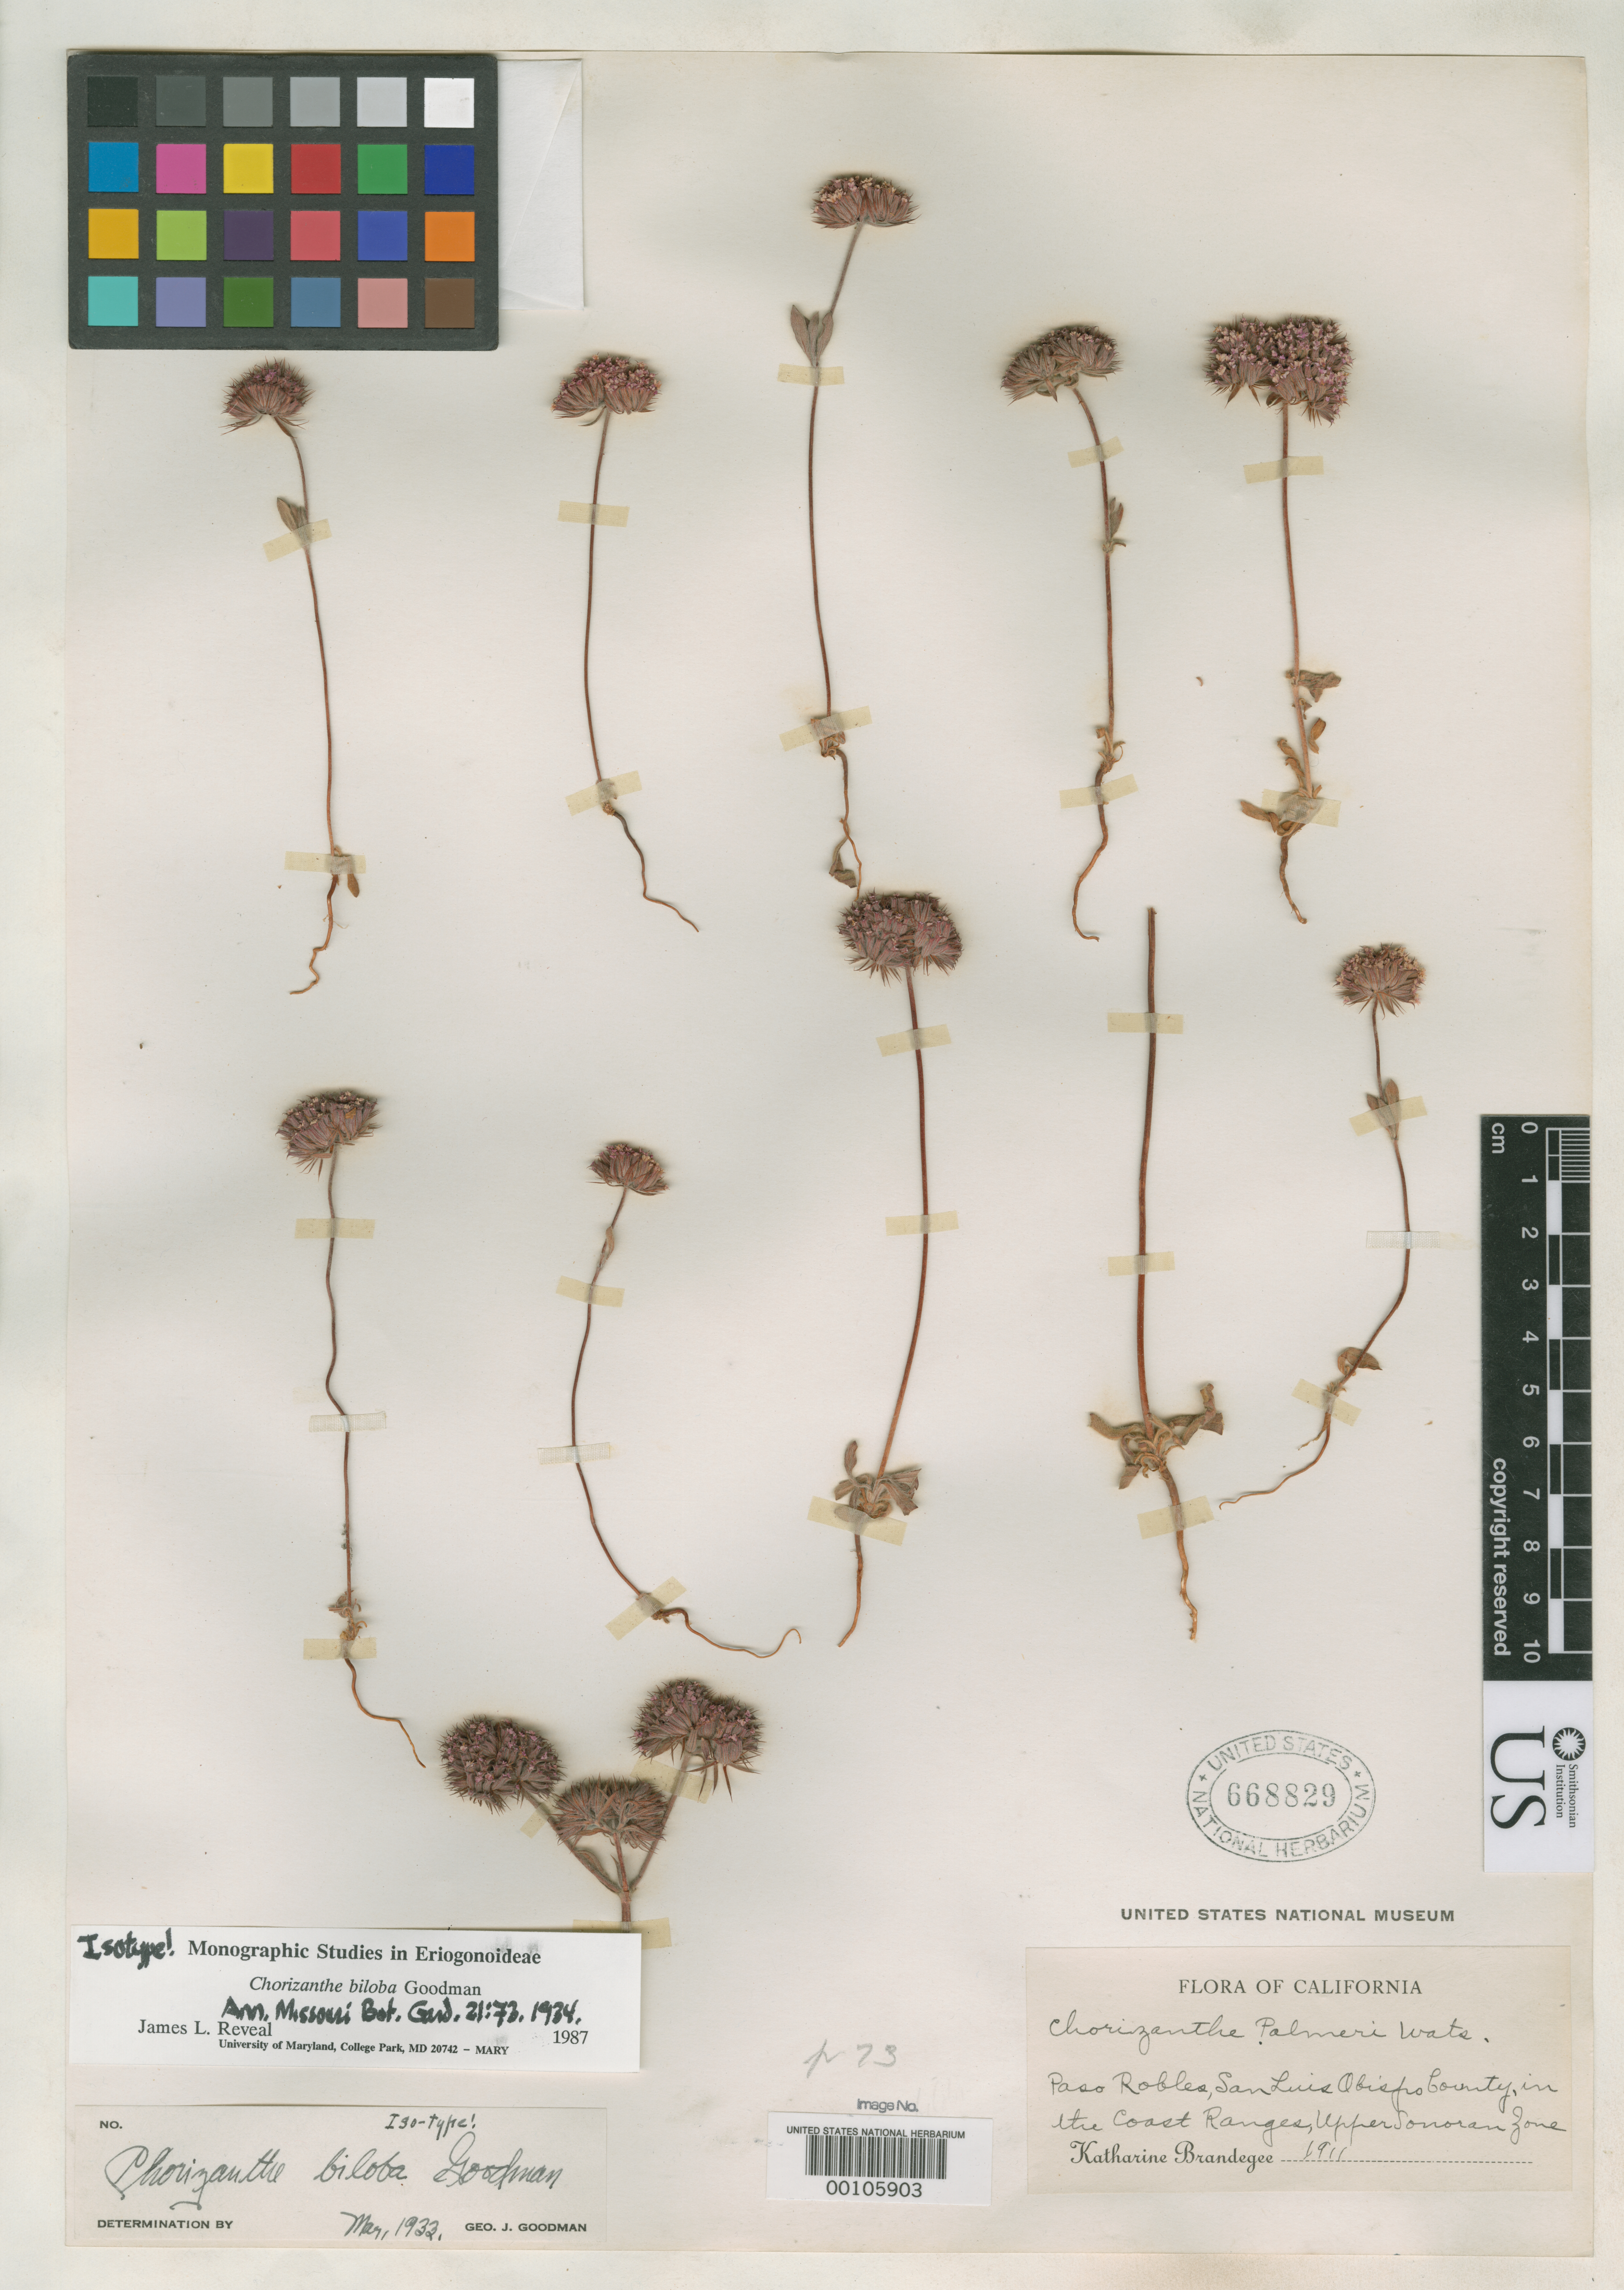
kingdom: Plantae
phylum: Tracheophyta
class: Magnoliopsida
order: Caryophyllales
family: Polygonaceae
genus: Chorizanthe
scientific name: Chorizanthe biloba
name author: Goodman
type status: Isotype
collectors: M. K. Brandegee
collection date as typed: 1911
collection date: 1911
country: United States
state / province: California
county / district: San Luis Obispo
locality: Paso Robles.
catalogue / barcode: US 668829